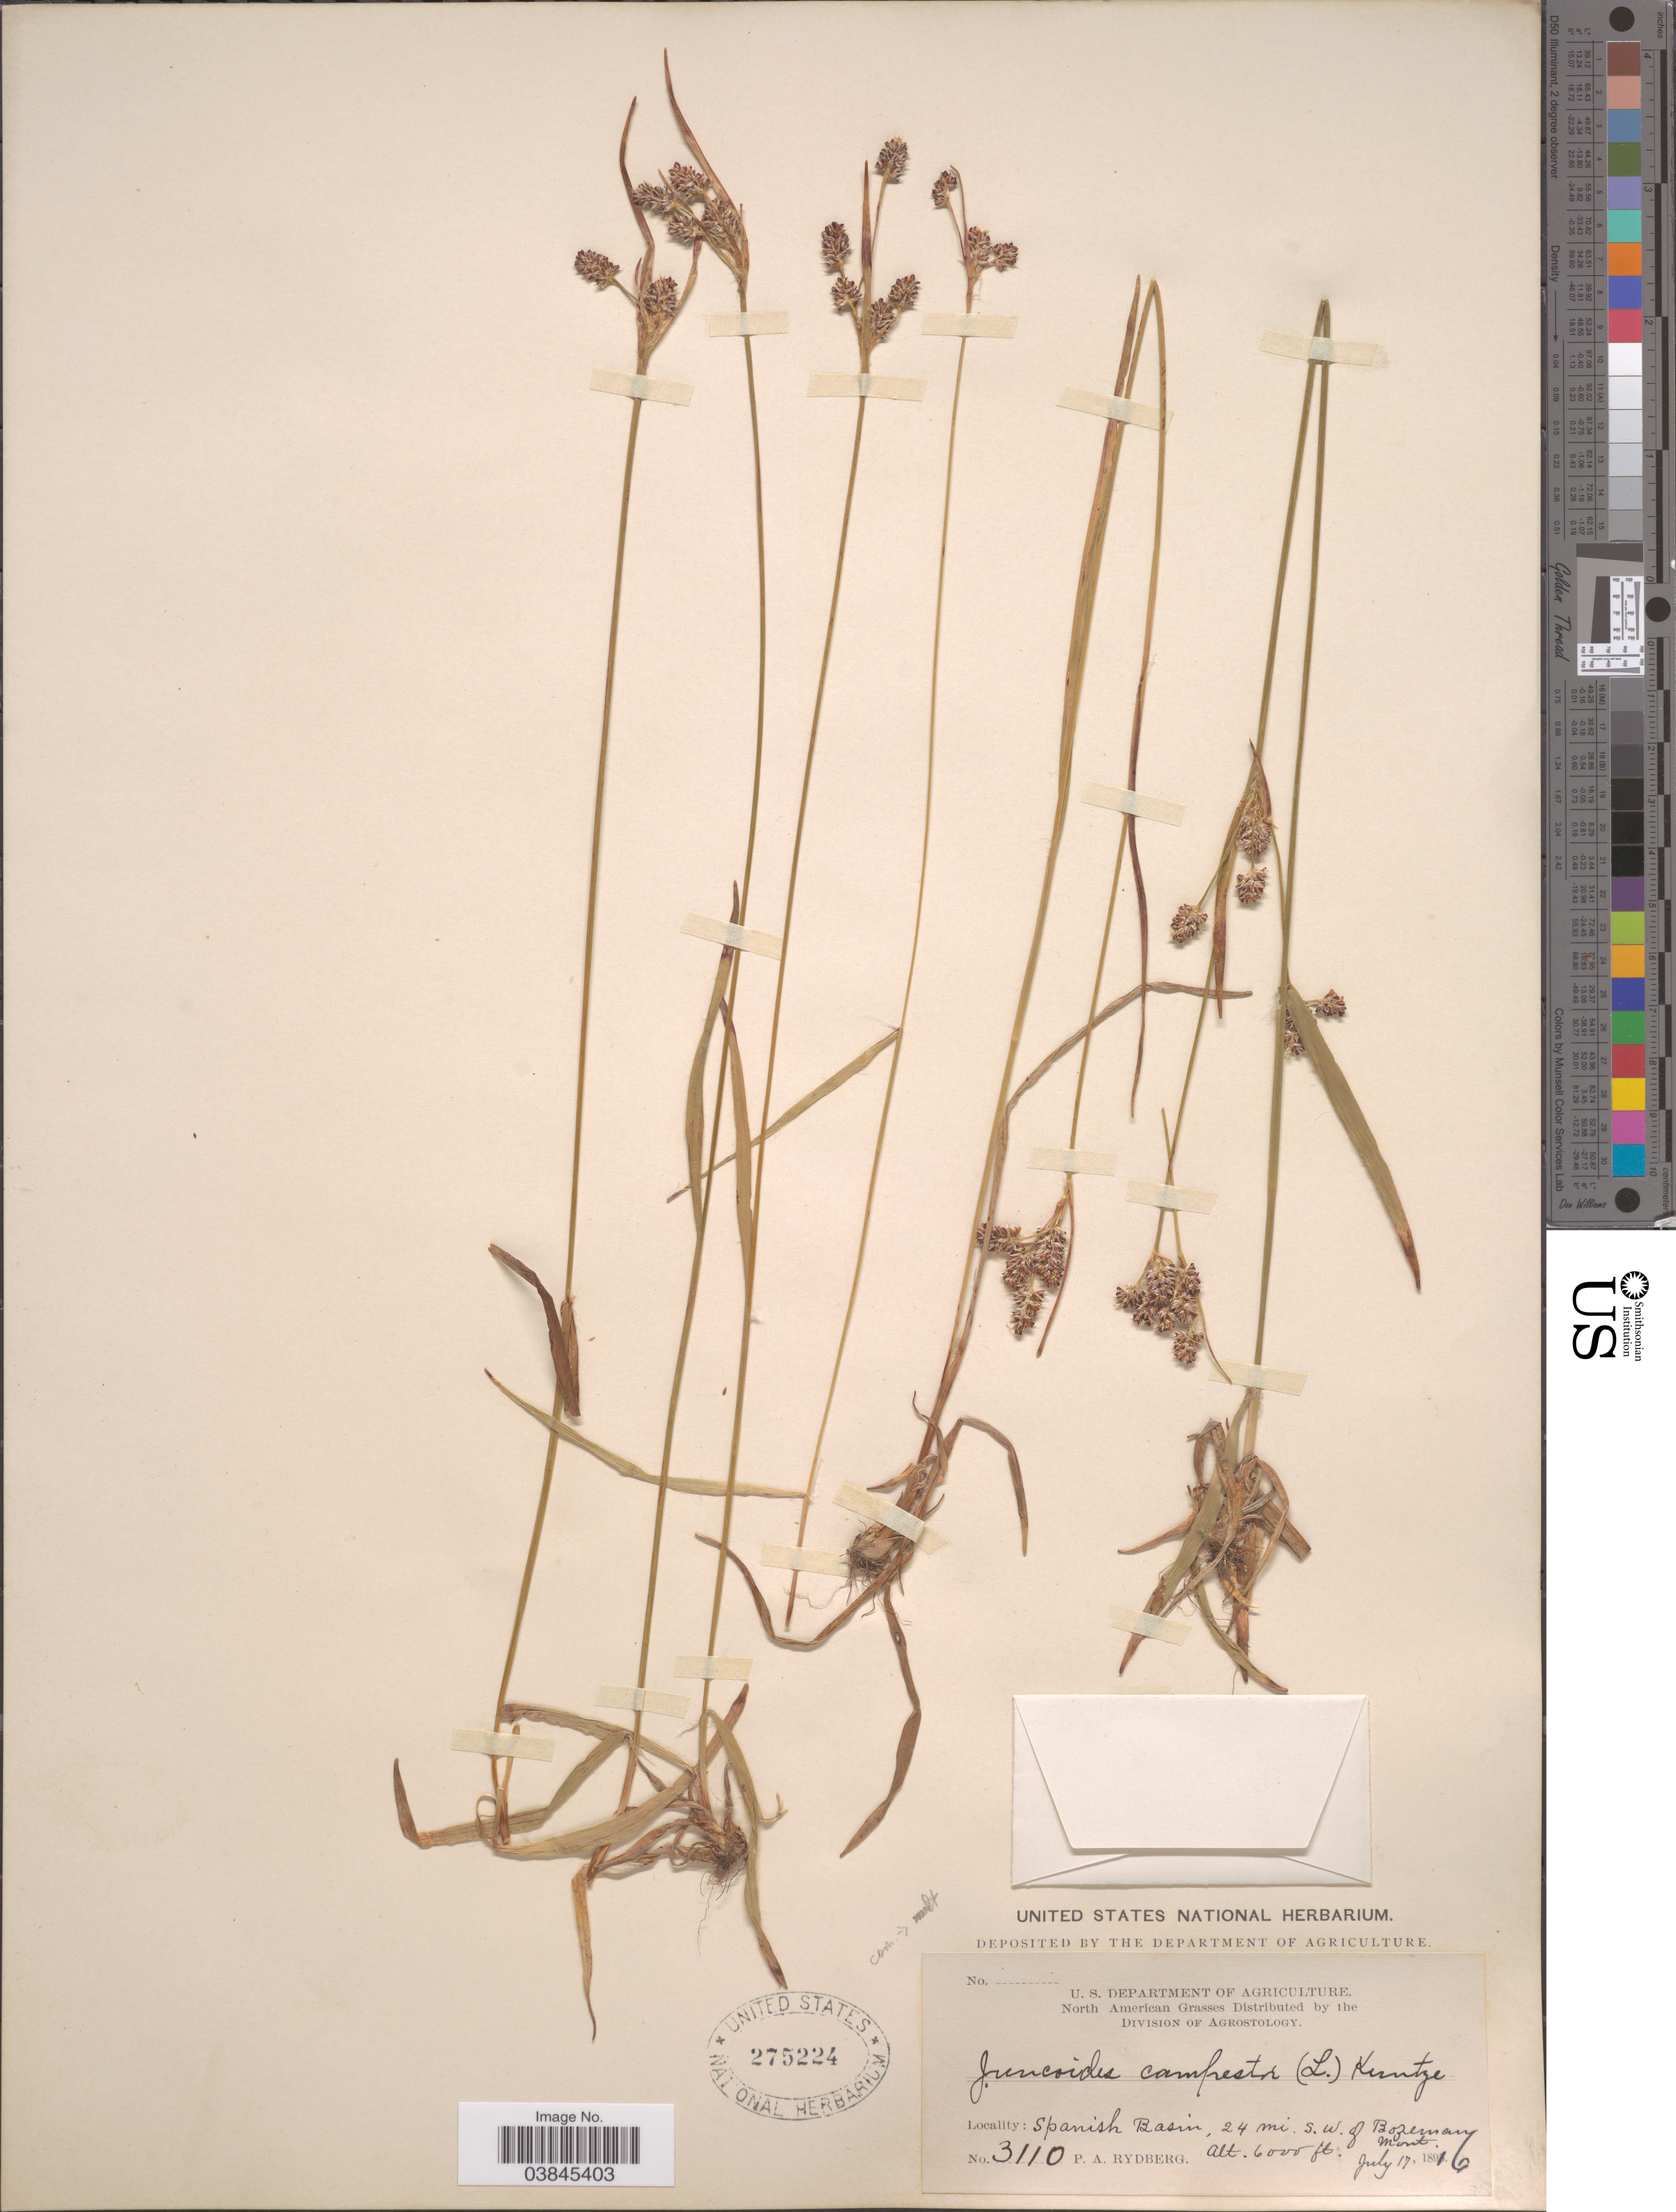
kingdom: Plantae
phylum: Tracheophyta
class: Liliopsida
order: Poales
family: Juncaceae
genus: Luzula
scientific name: Luzula campestris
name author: (L.) DC.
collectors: P. A. Rydberg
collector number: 3110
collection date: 1896-07-17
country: United States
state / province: Montana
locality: Spanish Basin, 24 mi. S.W. of Bozeman.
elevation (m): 1829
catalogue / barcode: US 275224